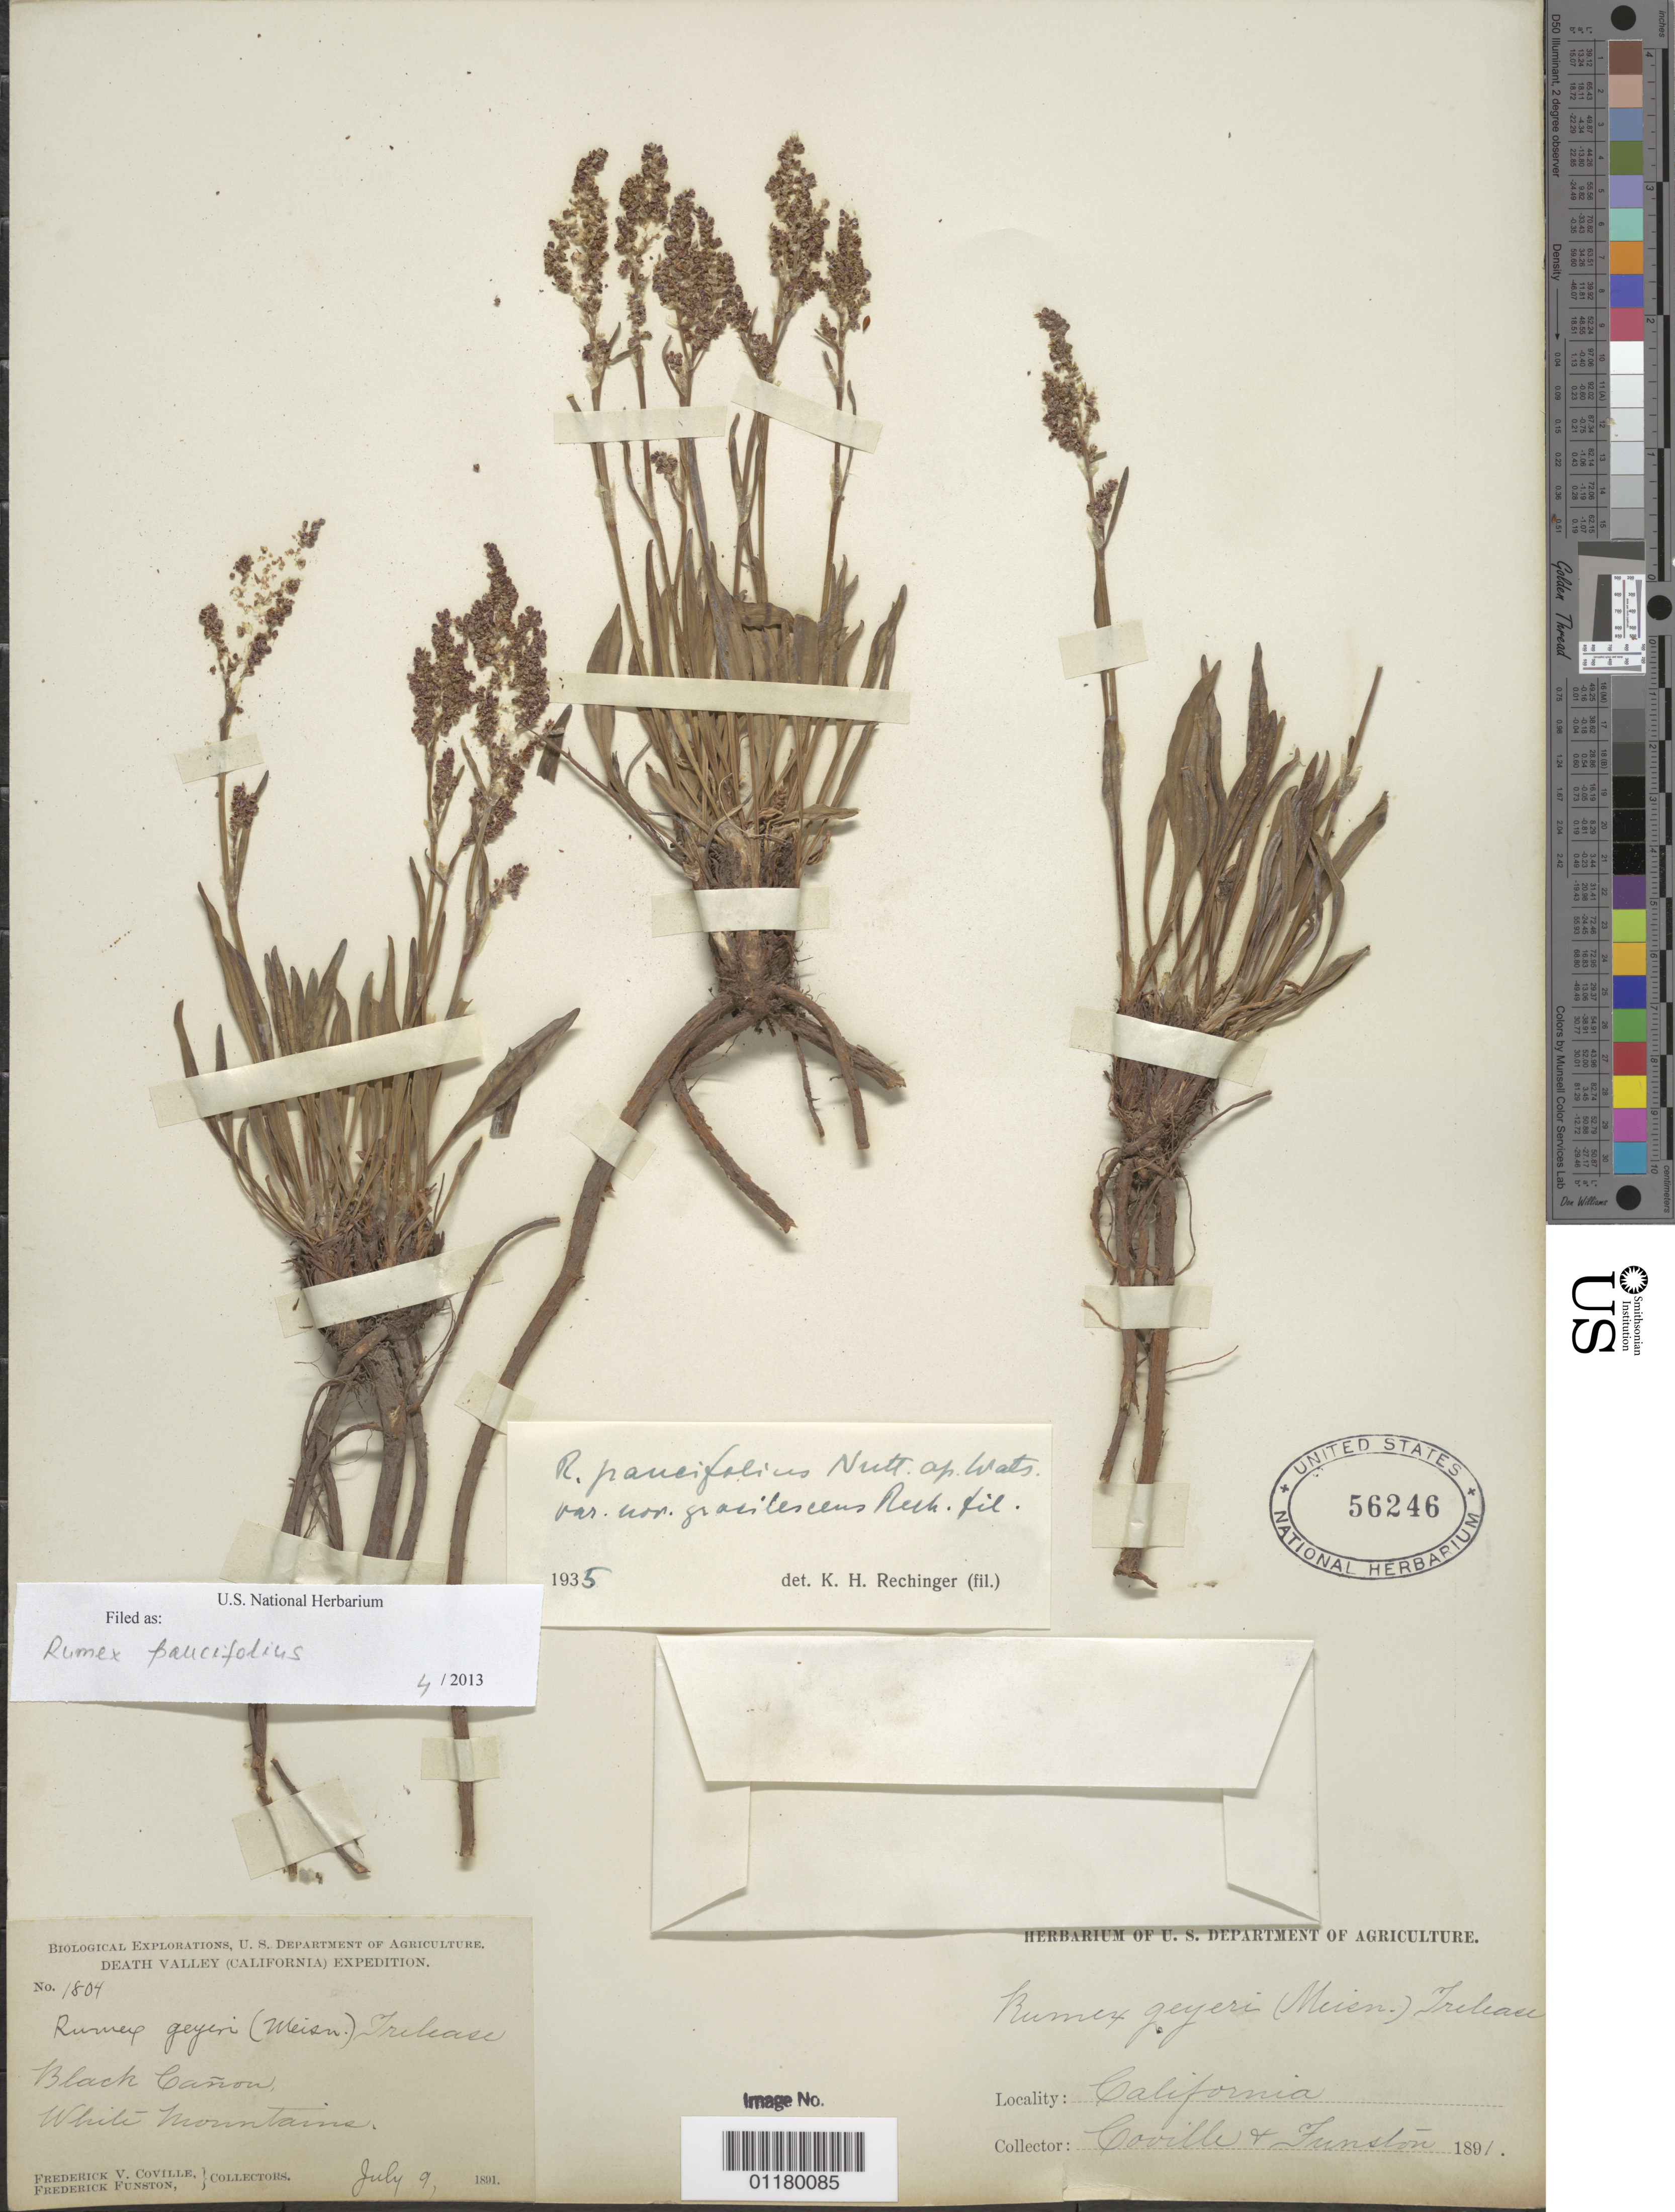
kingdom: Plantae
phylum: Tracheophyta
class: Magnoliopsida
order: Caryophyllales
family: Polygonaceae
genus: Rumex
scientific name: Rumex paucifolius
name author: Nutt.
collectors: F. V. Coville & F. Funston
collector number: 804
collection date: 1891-07-09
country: United States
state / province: California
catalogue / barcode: US 56246